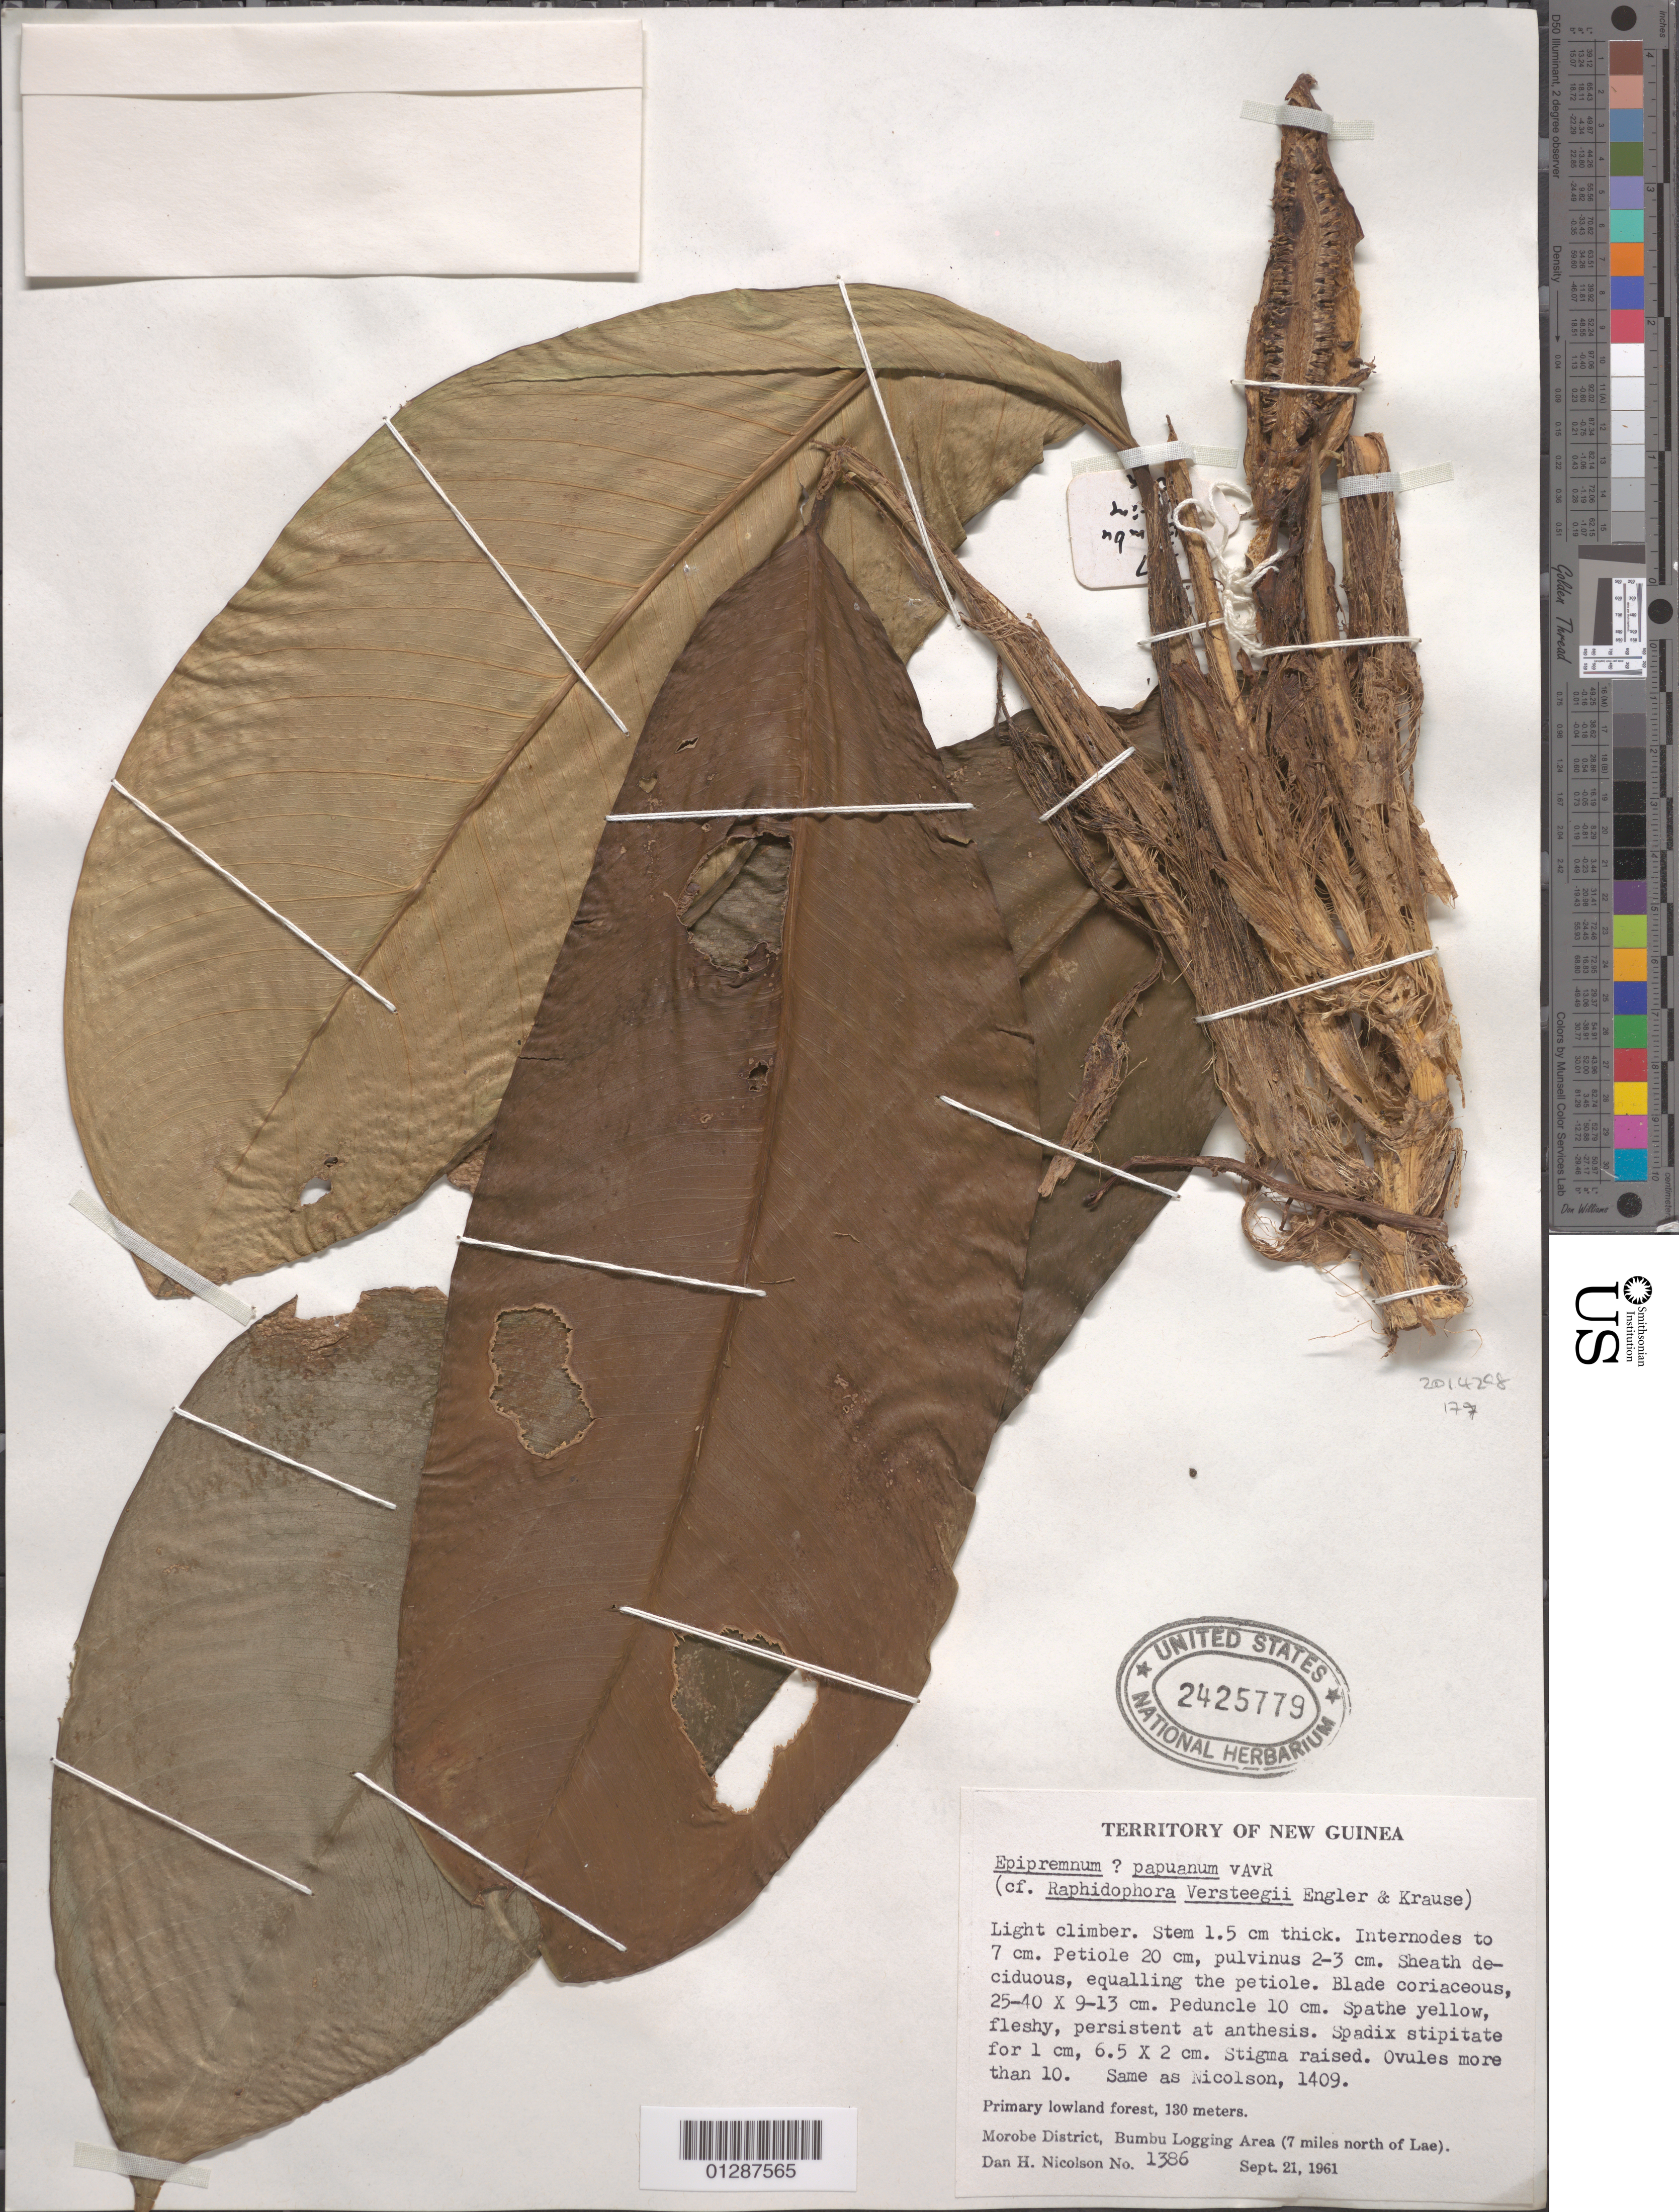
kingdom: Plantae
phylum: Tracheophyta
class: Liliopsida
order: Alismatales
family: Araceae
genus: Epipremnum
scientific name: Epipremnum papuanum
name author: Alderw.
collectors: D. H. Nicolson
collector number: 1386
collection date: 1961-09-21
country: Papua New Guinea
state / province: Morobe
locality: Territory of New Guinea. Morobe District, Bumbu Logging Area (7 miles north of Lae).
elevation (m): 130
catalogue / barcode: US 2425779